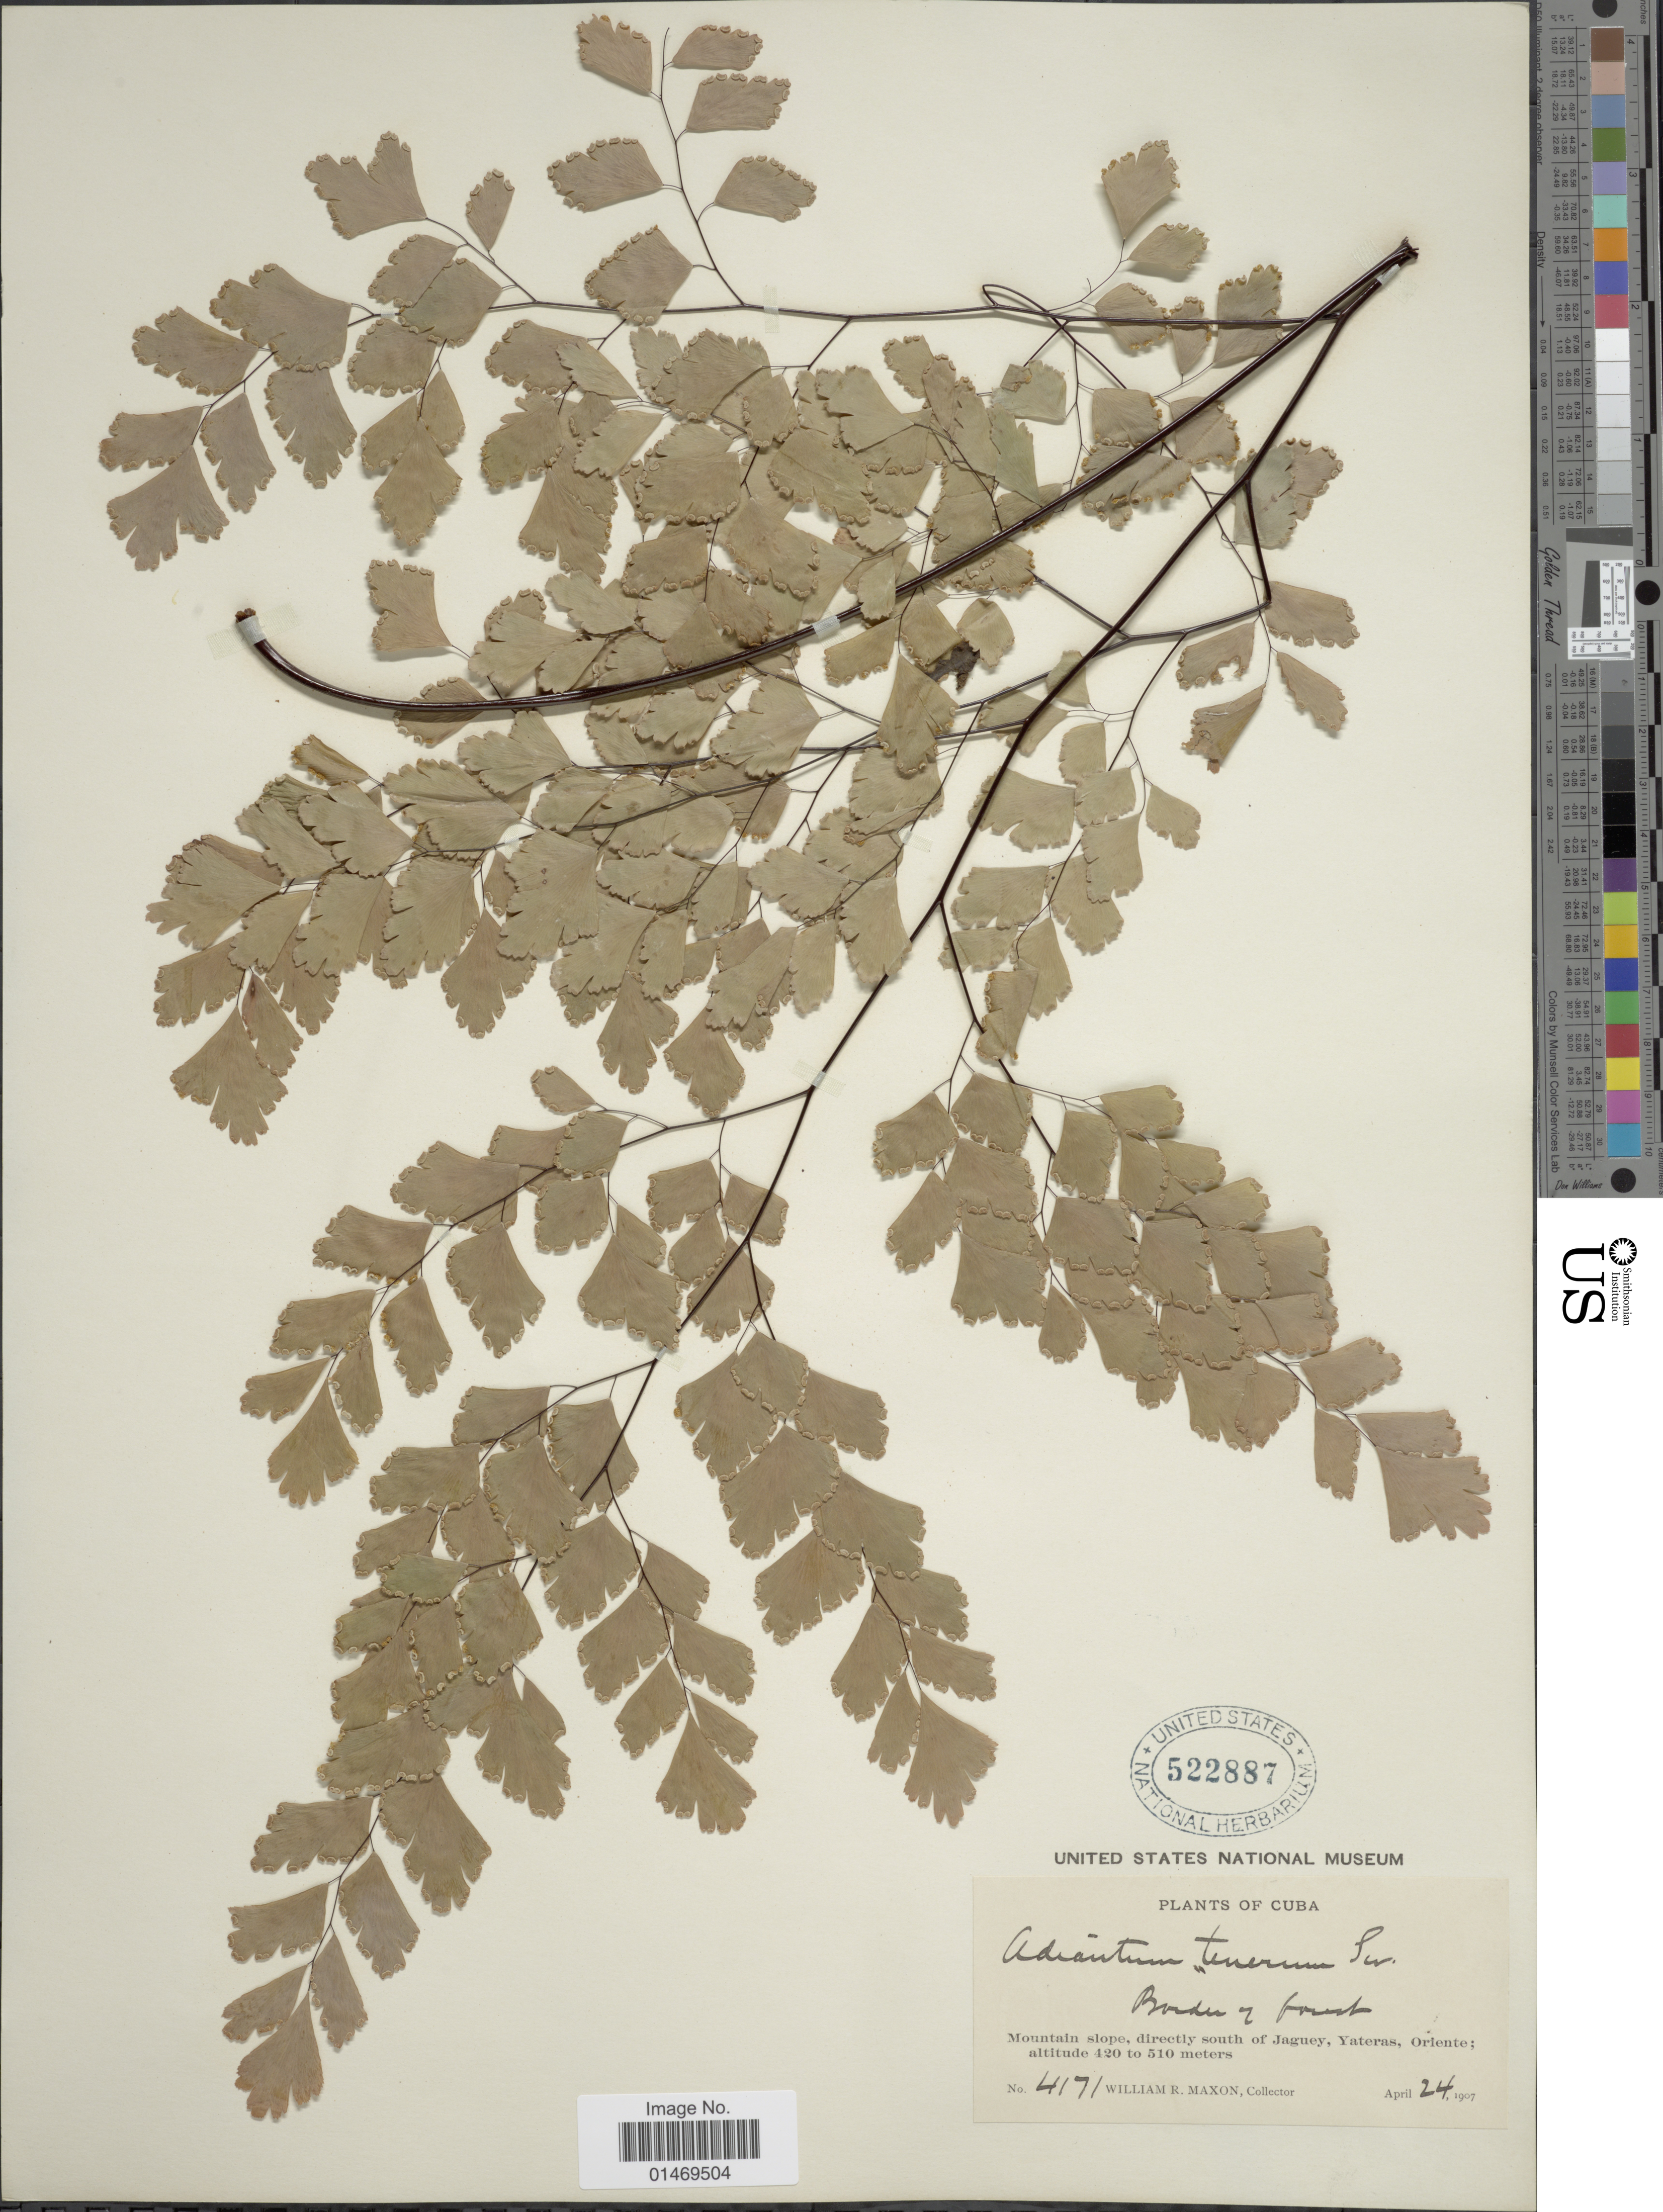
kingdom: Plantae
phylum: Tracheophyta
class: Polypodiopsida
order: Polypodiales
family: Pteridaceae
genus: Adiantum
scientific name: Adiantum tenerum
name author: Sw.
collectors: W. R. Maxon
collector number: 4171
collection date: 1907-04-24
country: Cuba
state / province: Oriente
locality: Mountain slope, directly south of Jaguey, Yateras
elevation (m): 420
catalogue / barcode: US 522887